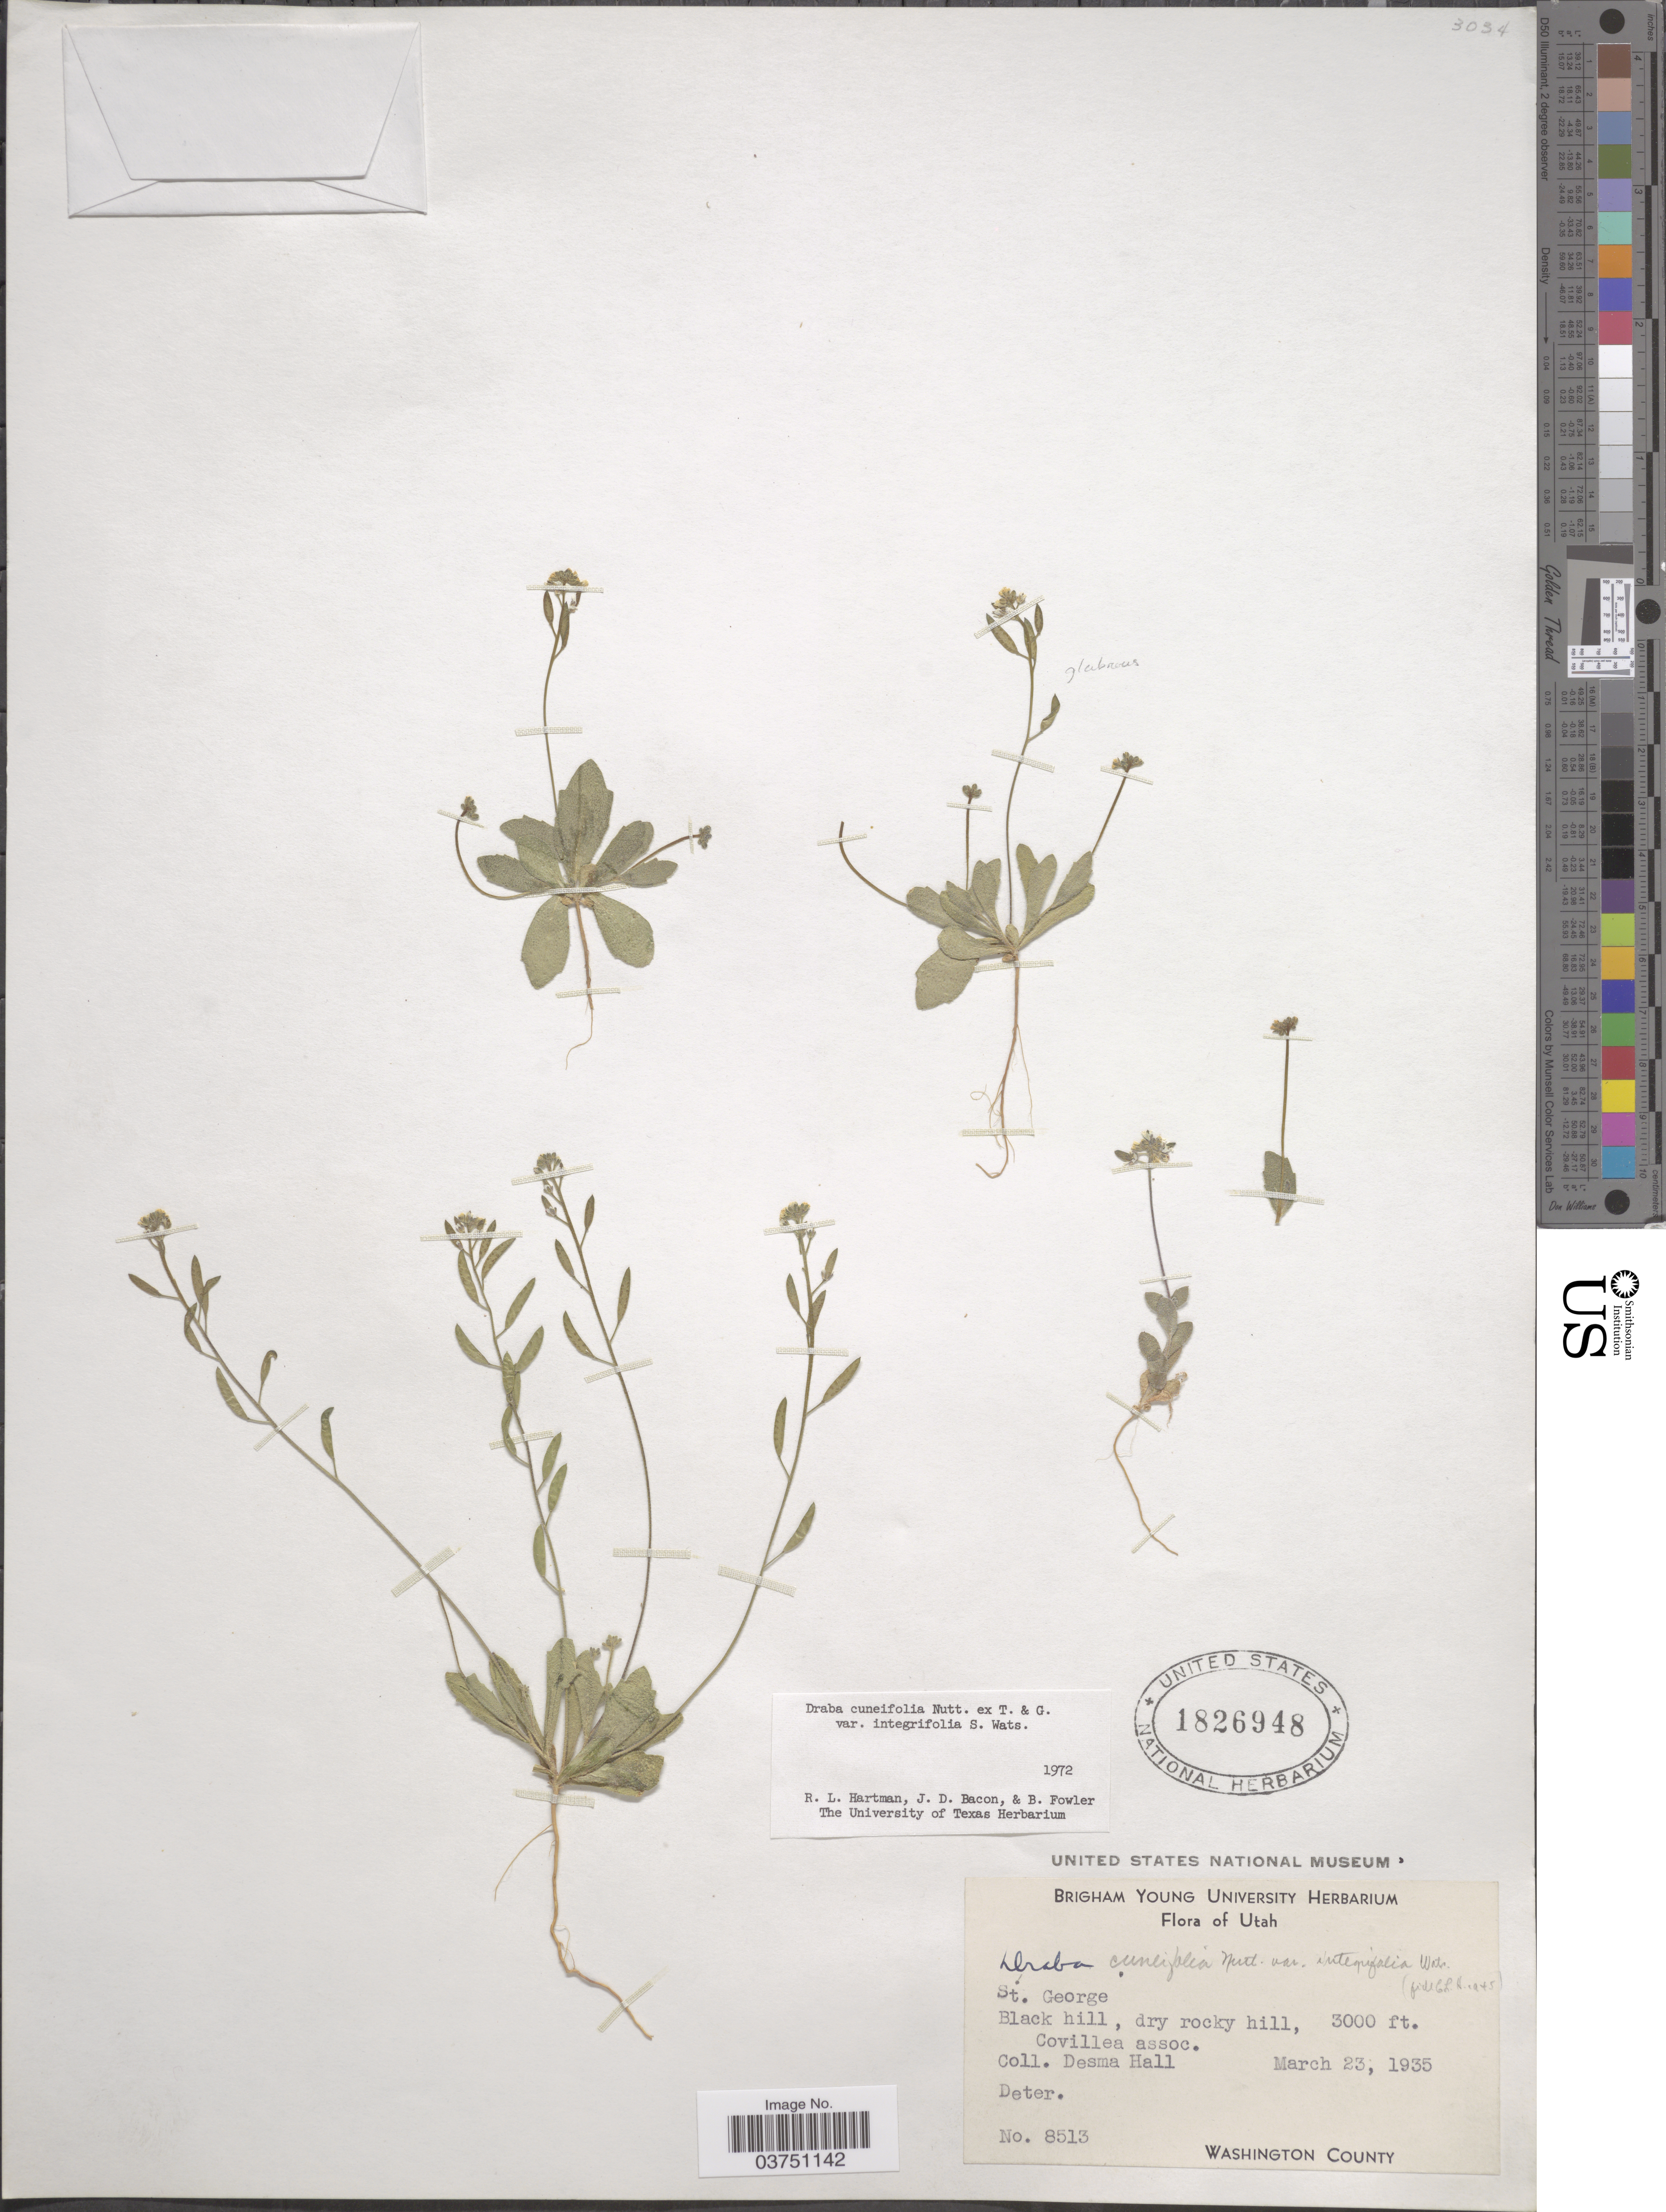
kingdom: Plantae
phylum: Tracheophyta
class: Magnoliopsida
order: Brassicales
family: Brassicaceae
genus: Draba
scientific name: Draba cuneifolia var. integrifolia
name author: S. Watson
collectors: D. Hall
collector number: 8513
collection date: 1935-03-23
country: United States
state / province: Utah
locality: St. George. Washington County.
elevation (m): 914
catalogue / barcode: US 1826948